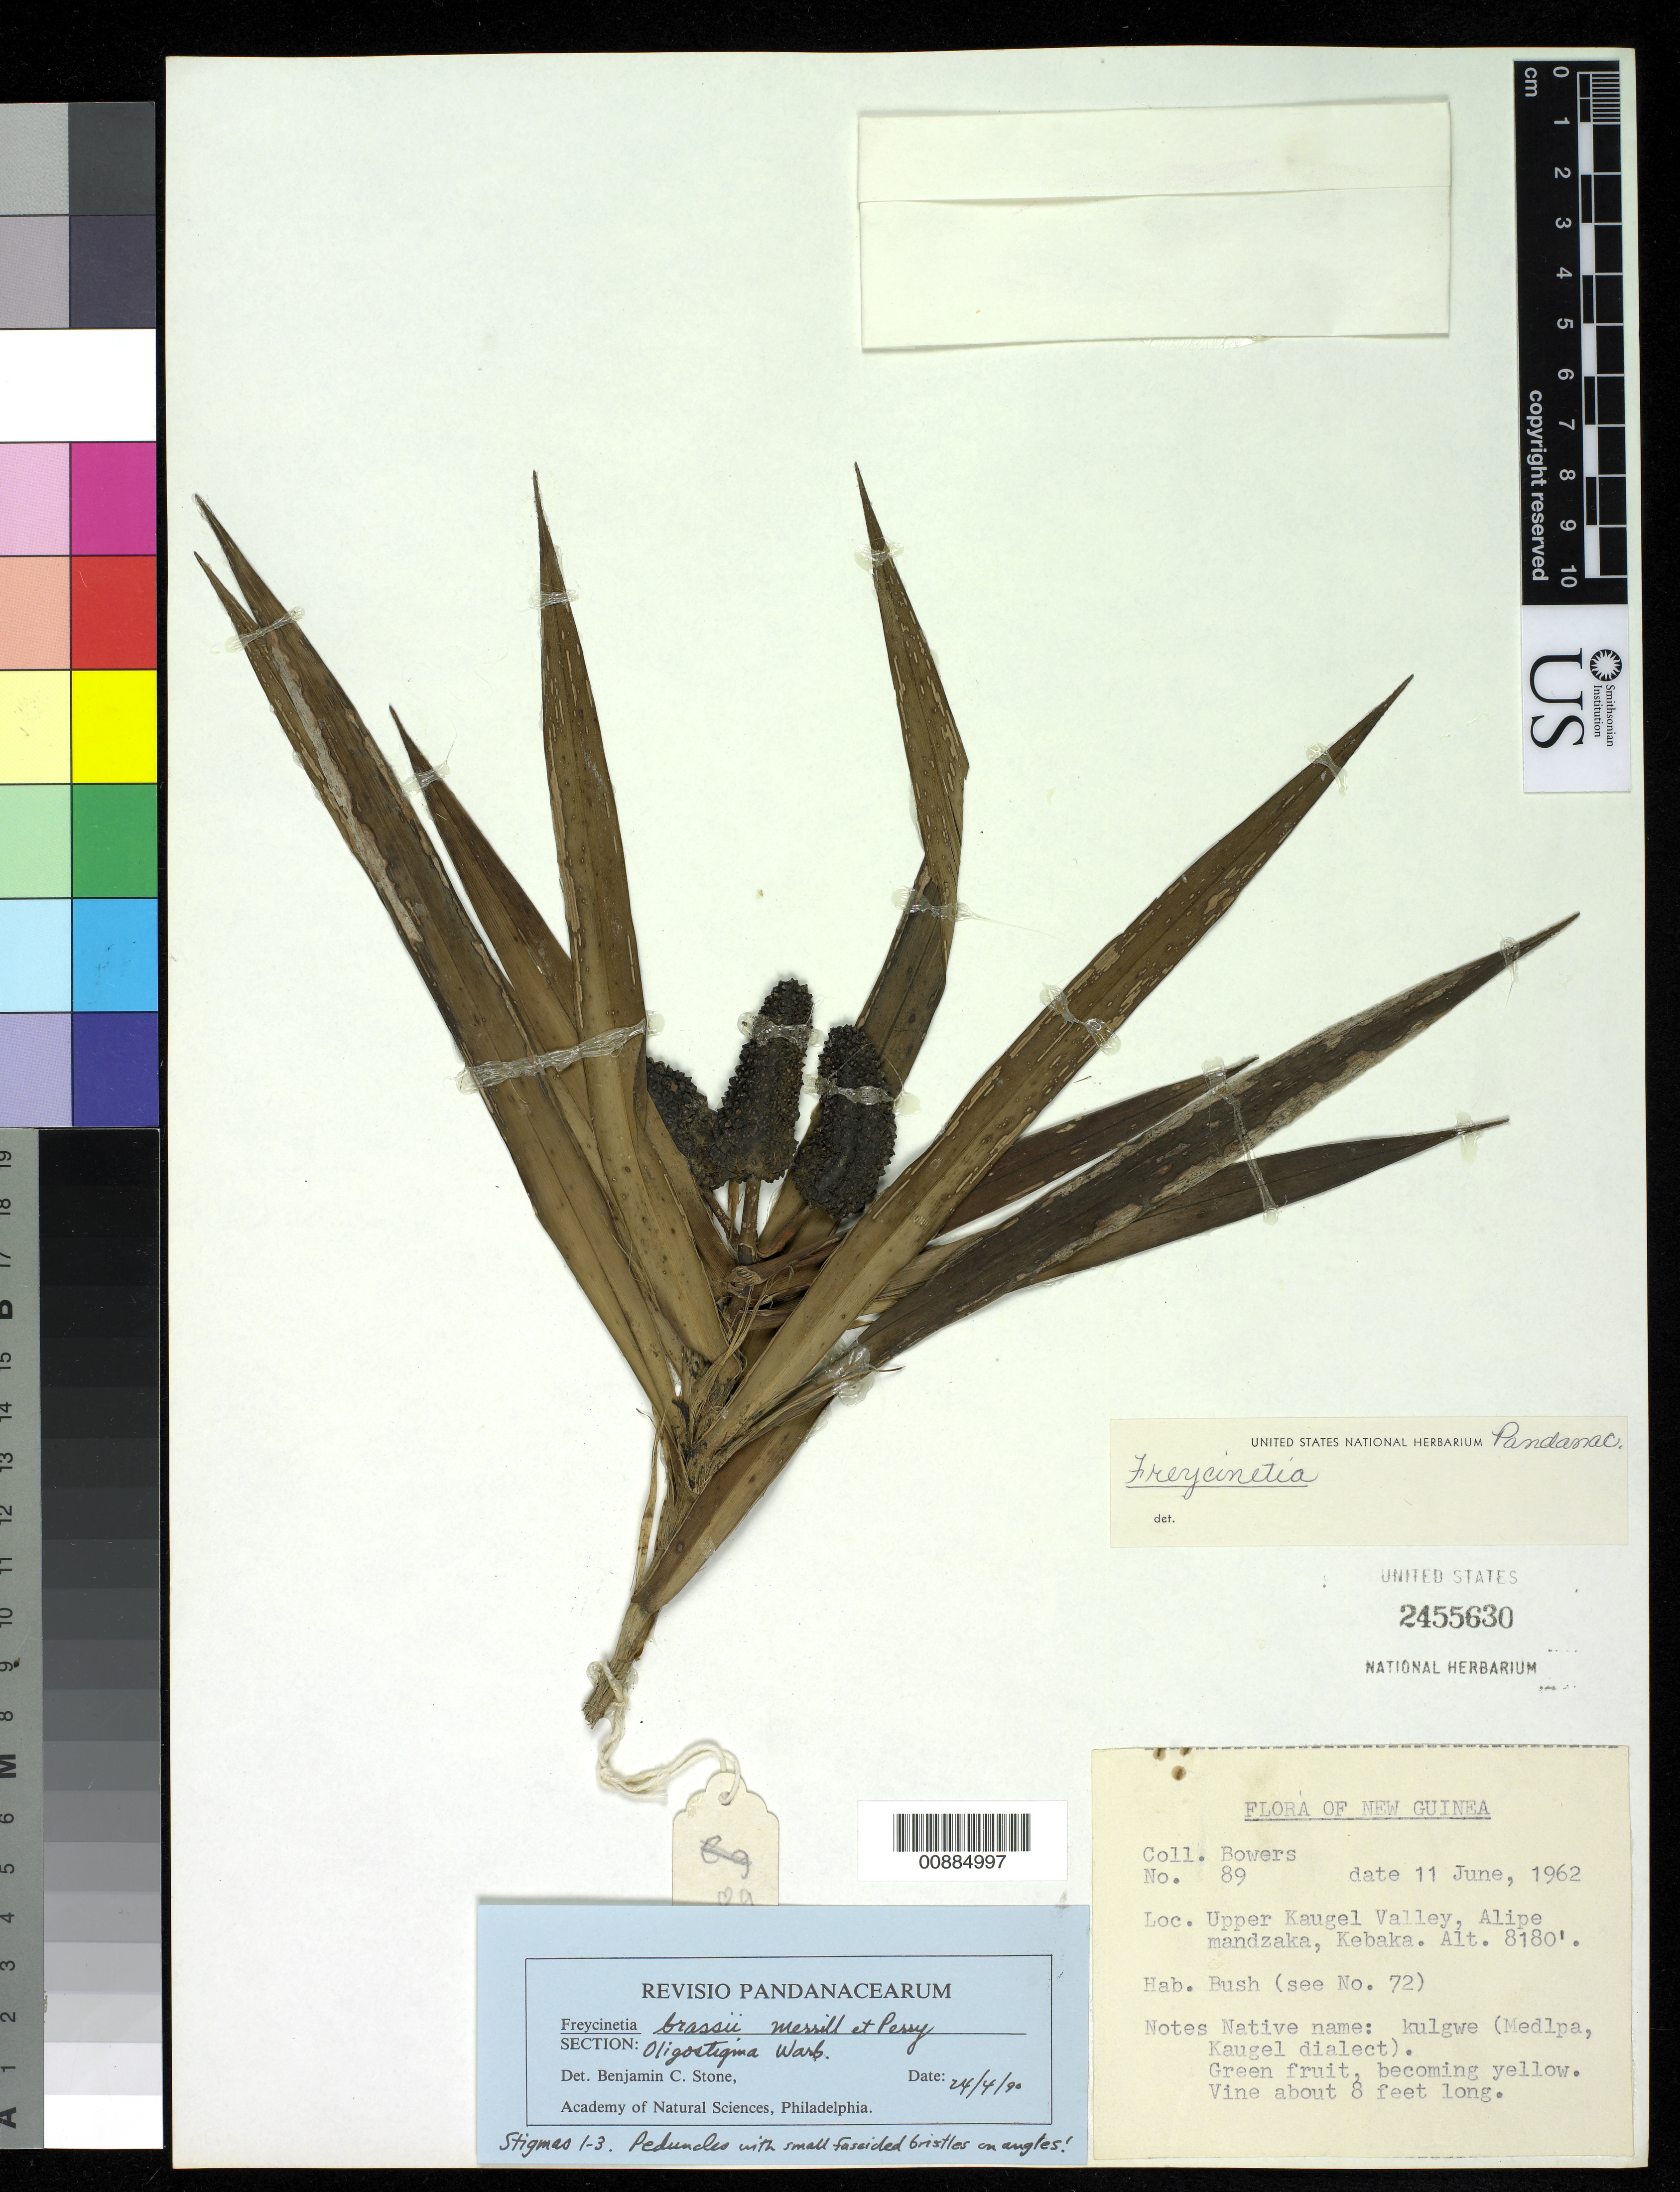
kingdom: Plantae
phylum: Tracheophyta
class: Liliopsida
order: Pandanales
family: Pandanaceae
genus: Freycinetia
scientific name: Freycinetia brassii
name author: Merr.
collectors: N. Bowers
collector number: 89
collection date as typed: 11 Jun 1962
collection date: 1962-06-11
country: Papua New Guinea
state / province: Western Highlands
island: New Guinea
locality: Upper Kaugel Valley, Alipe mandzaka, Kebaka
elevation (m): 2493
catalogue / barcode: US 2455630